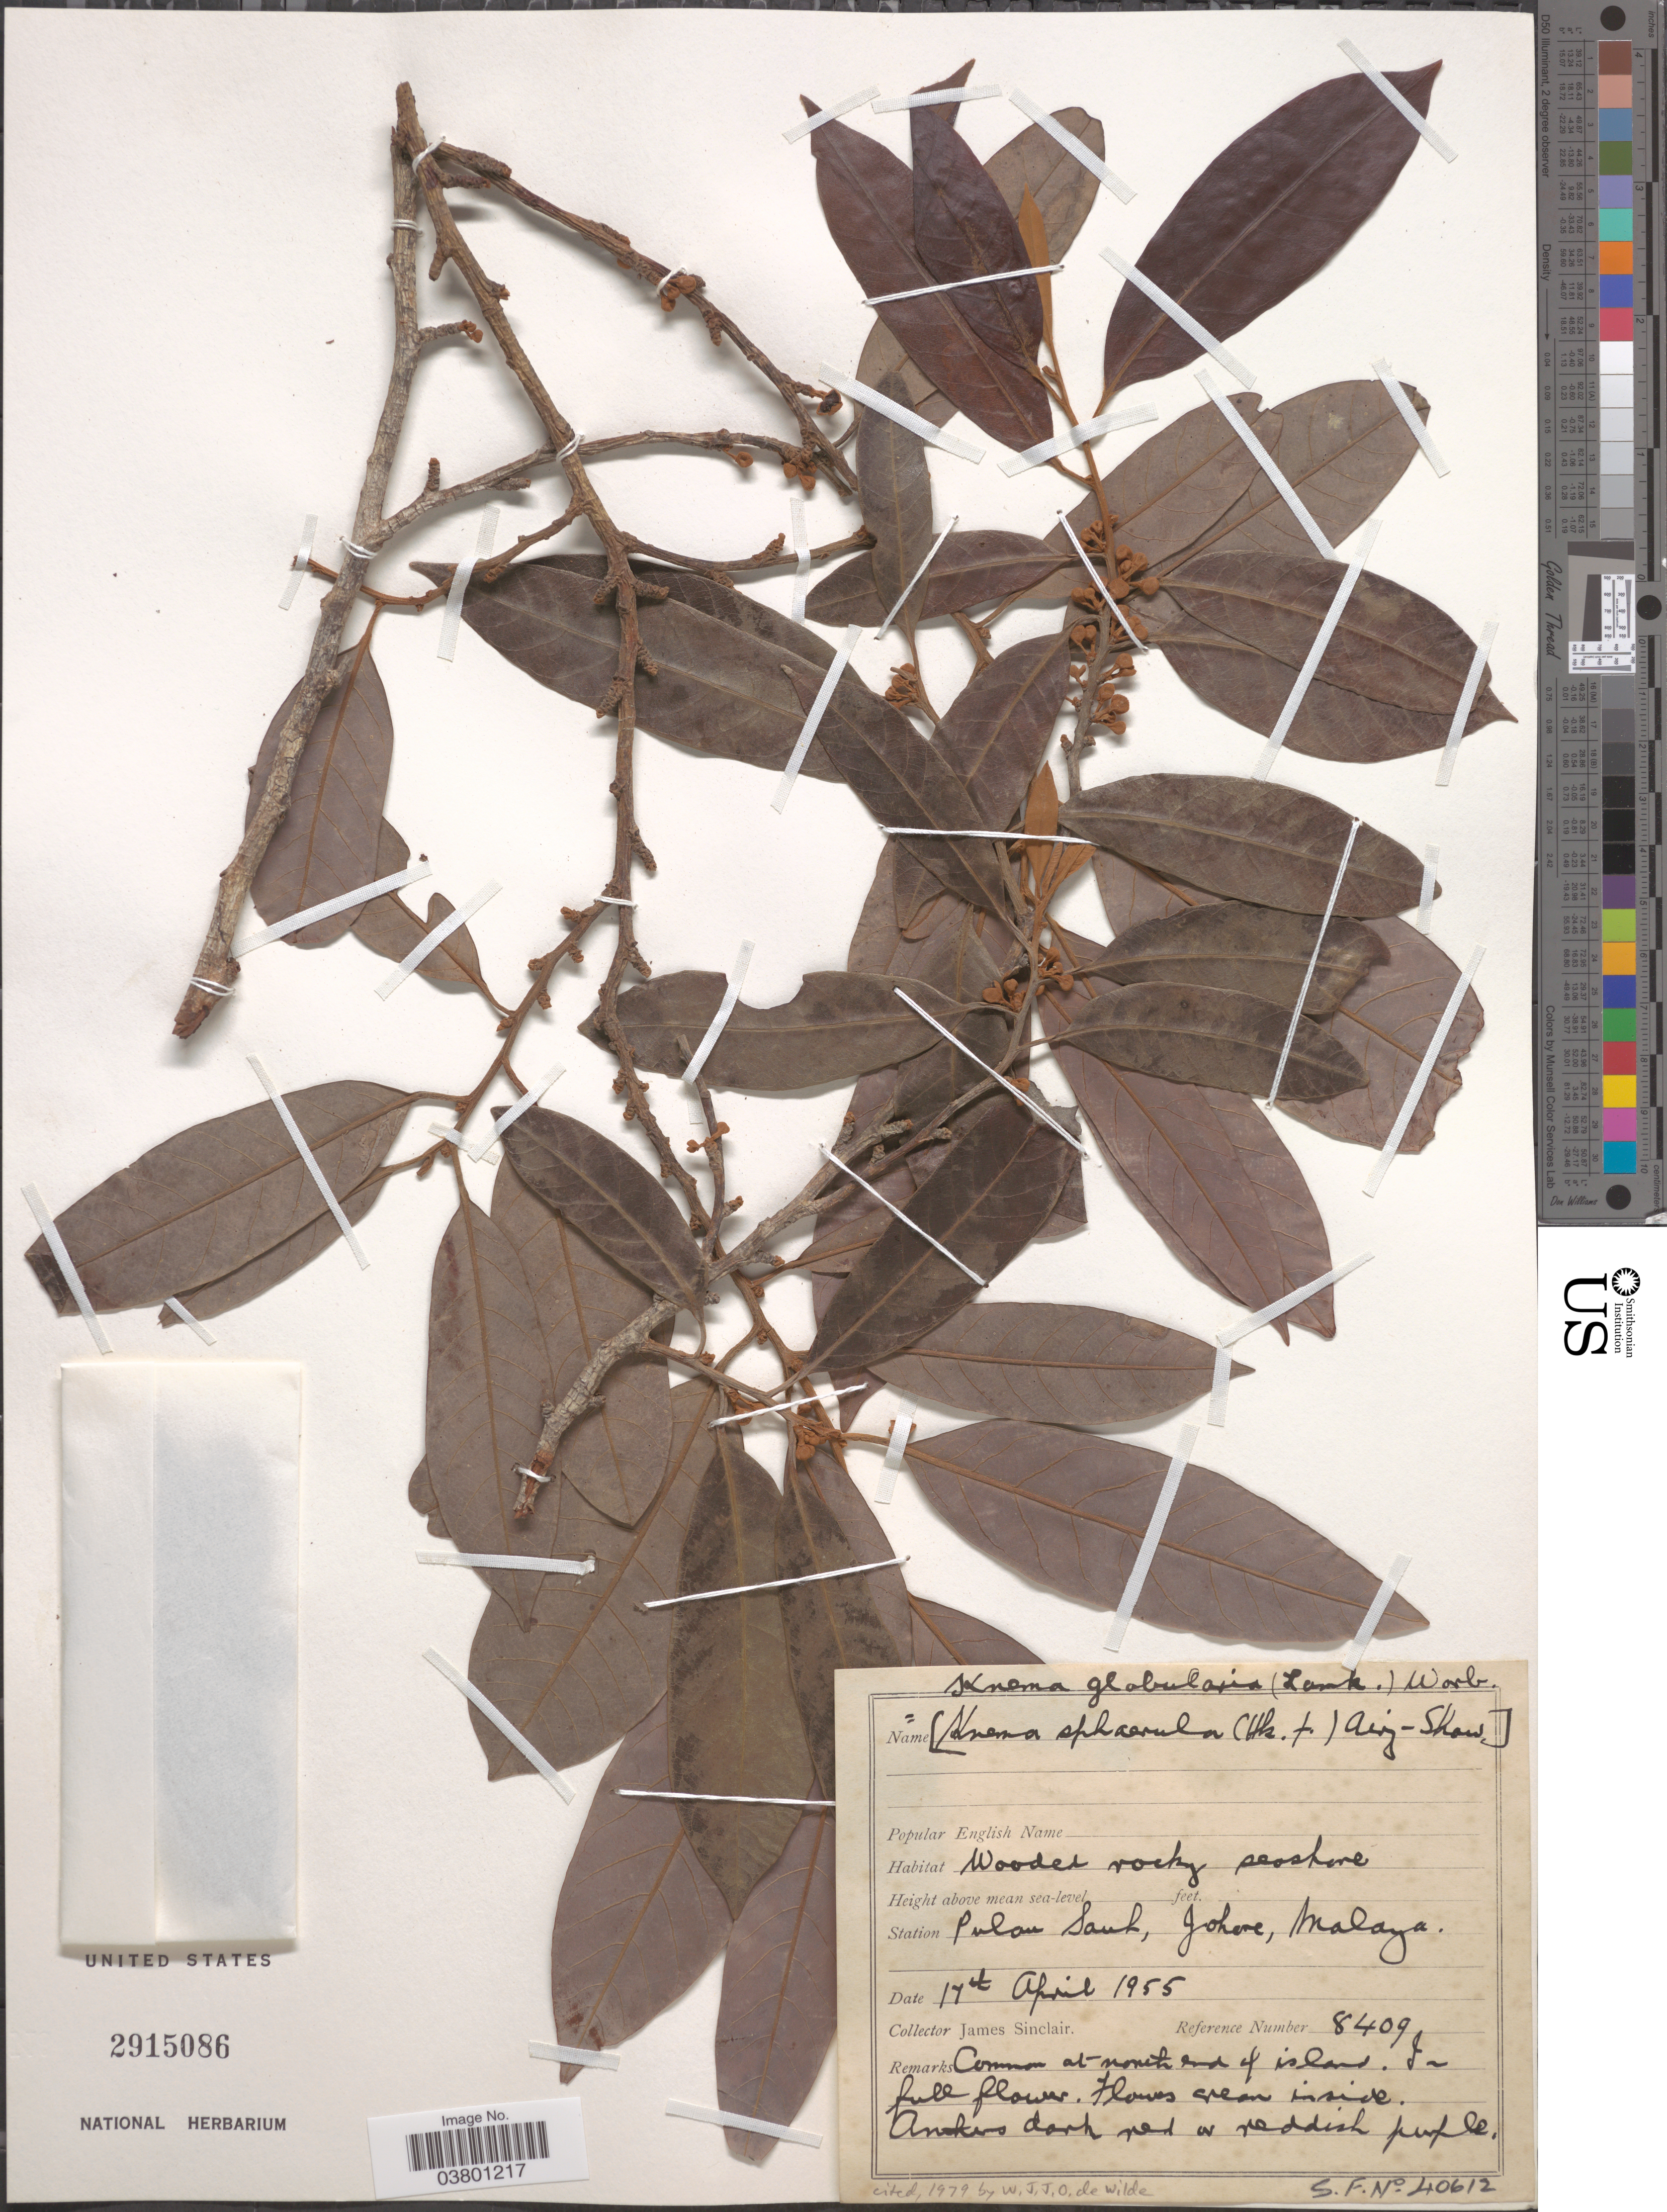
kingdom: Plantae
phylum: Tracheophyta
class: Magnoliopsida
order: Magnoliales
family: Myristicaceae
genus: Knema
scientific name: Knema globularia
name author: (Lam.) Warb.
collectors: J. Sinclair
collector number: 8409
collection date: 1955-04-17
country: Malaysia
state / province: Johor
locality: Station Pulau Sauh, Johore, Malaya.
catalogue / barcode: US 2915086